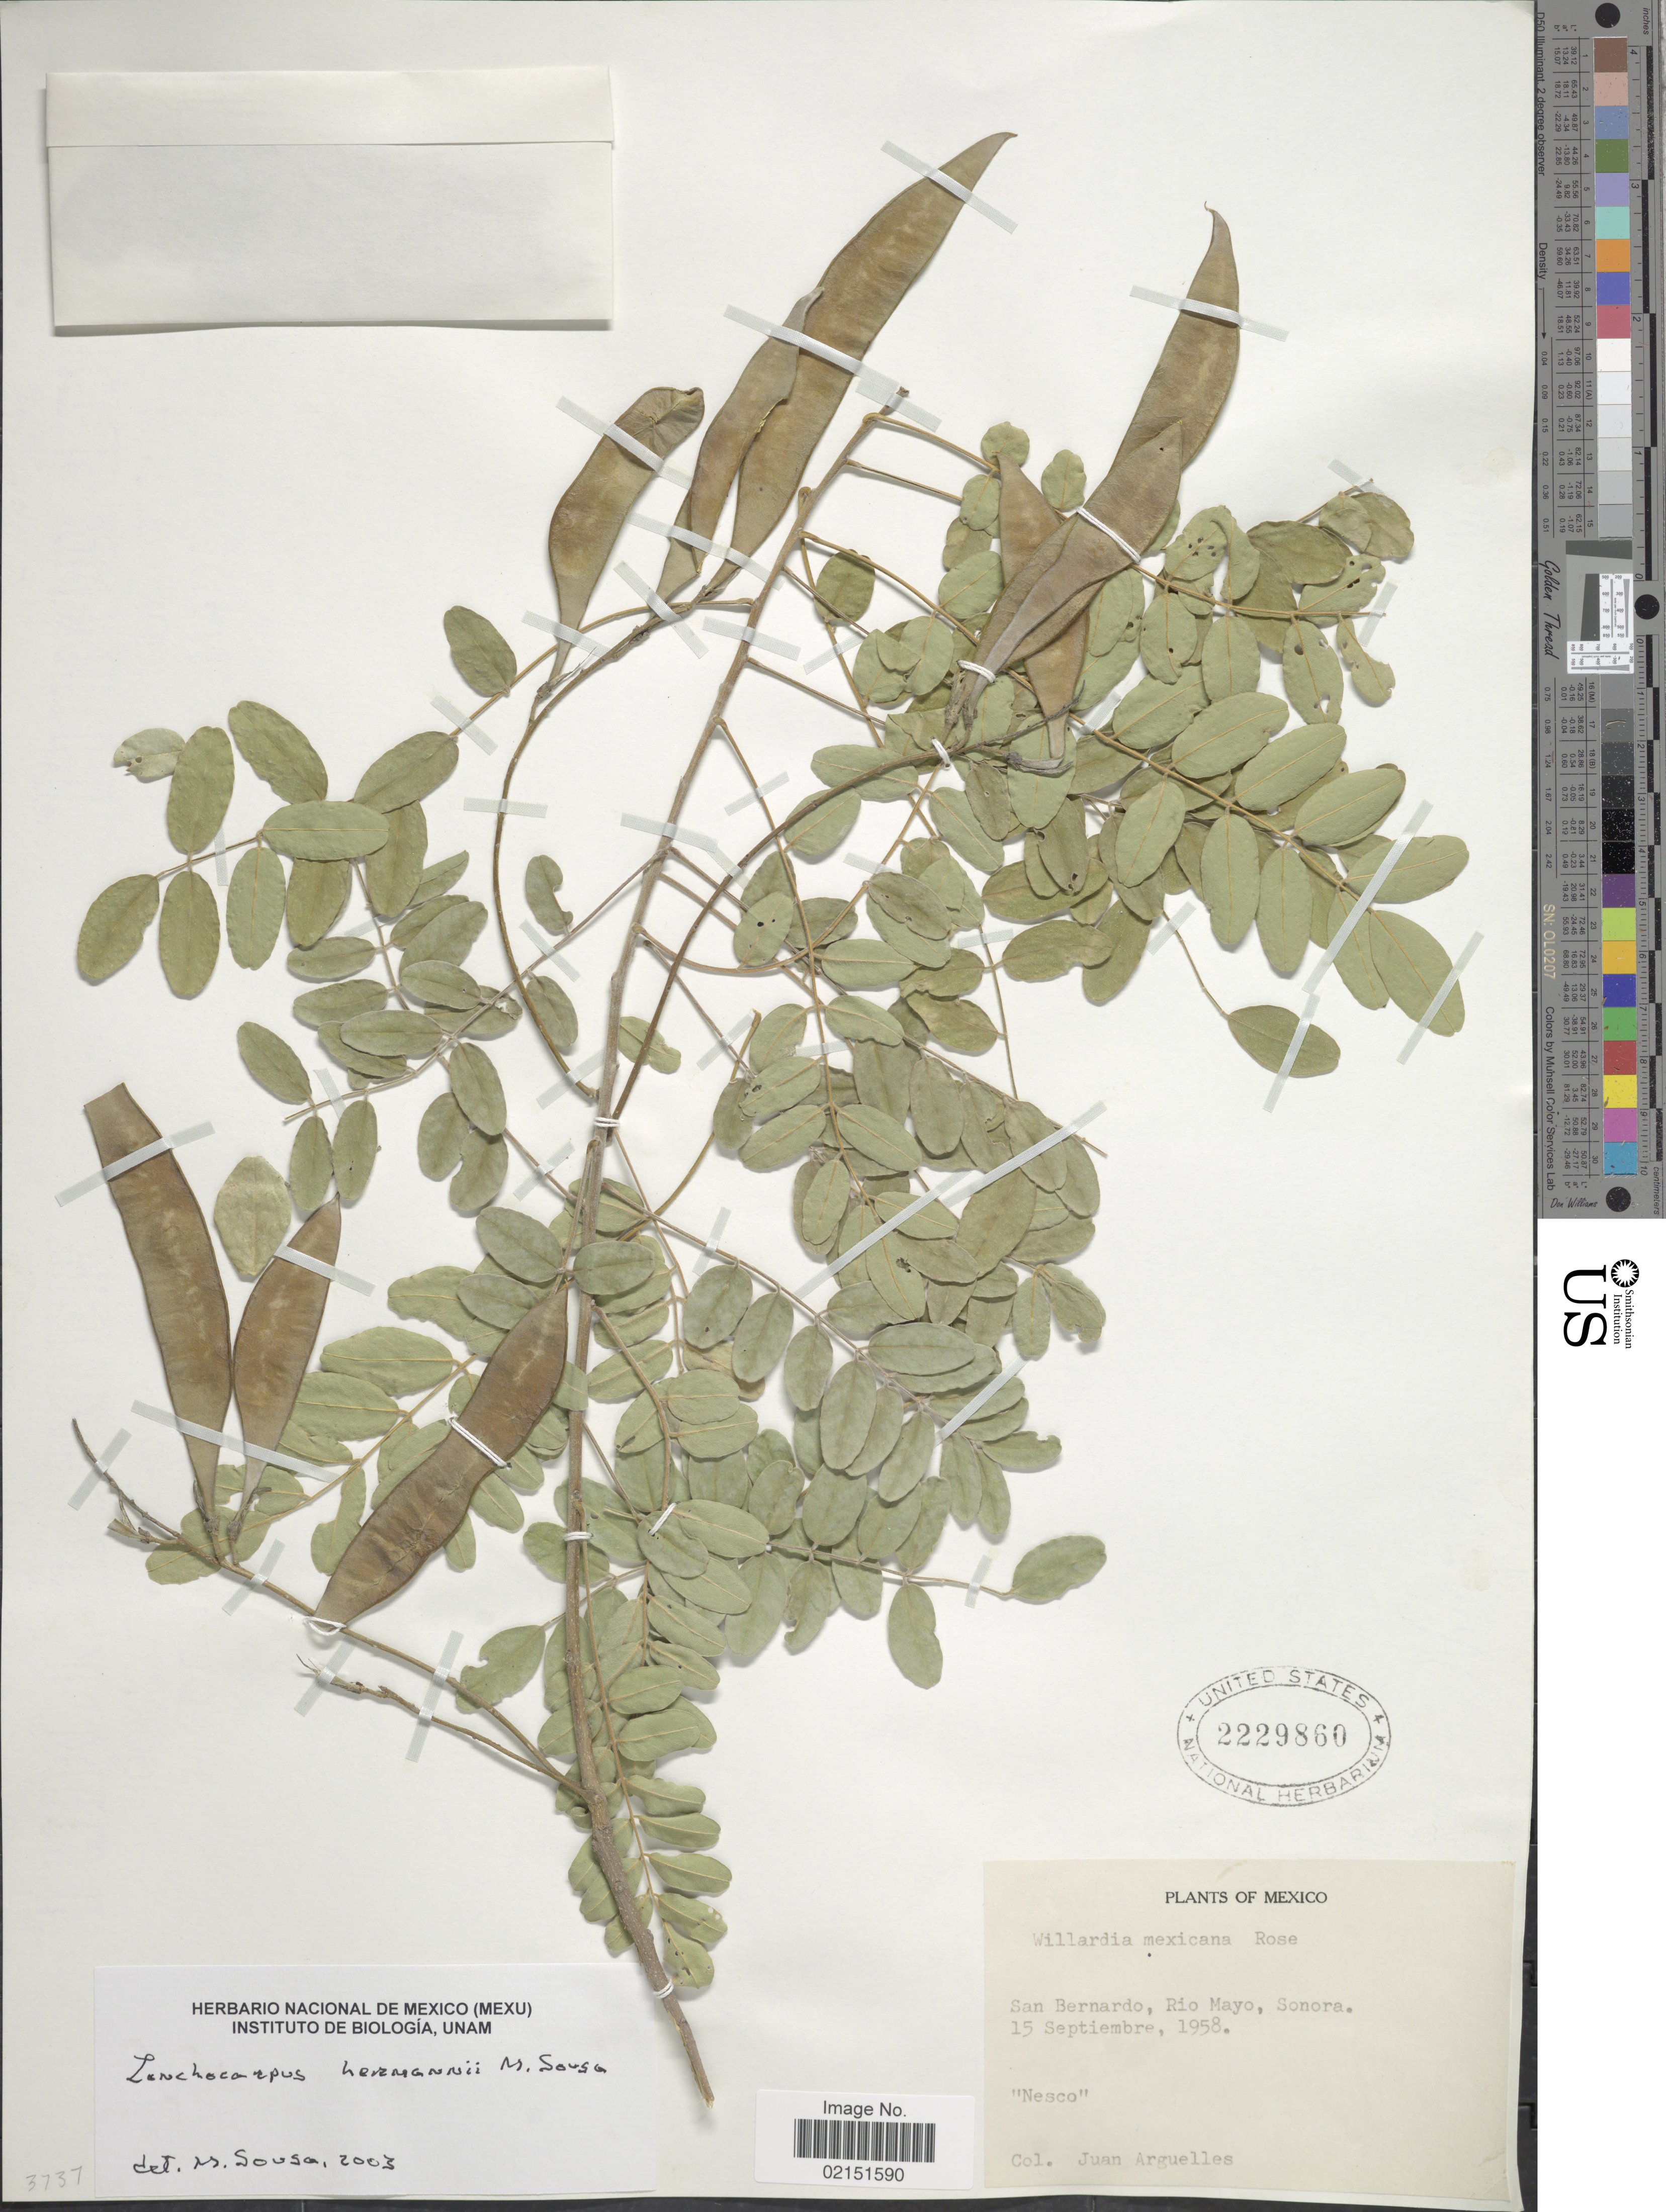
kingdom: Plantae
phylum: Tracheophyta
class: Magnoliopsida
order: Fabales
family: Fabaceae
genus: Lonchocarpus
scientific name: Lonchocarpus hermannii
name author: M. Sousa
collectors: J. Arguelles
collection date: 1958-09-15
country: Mexico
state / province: Sonora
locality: San Bernardo, Rio Mayo, Sonora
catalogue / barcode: US 2229860